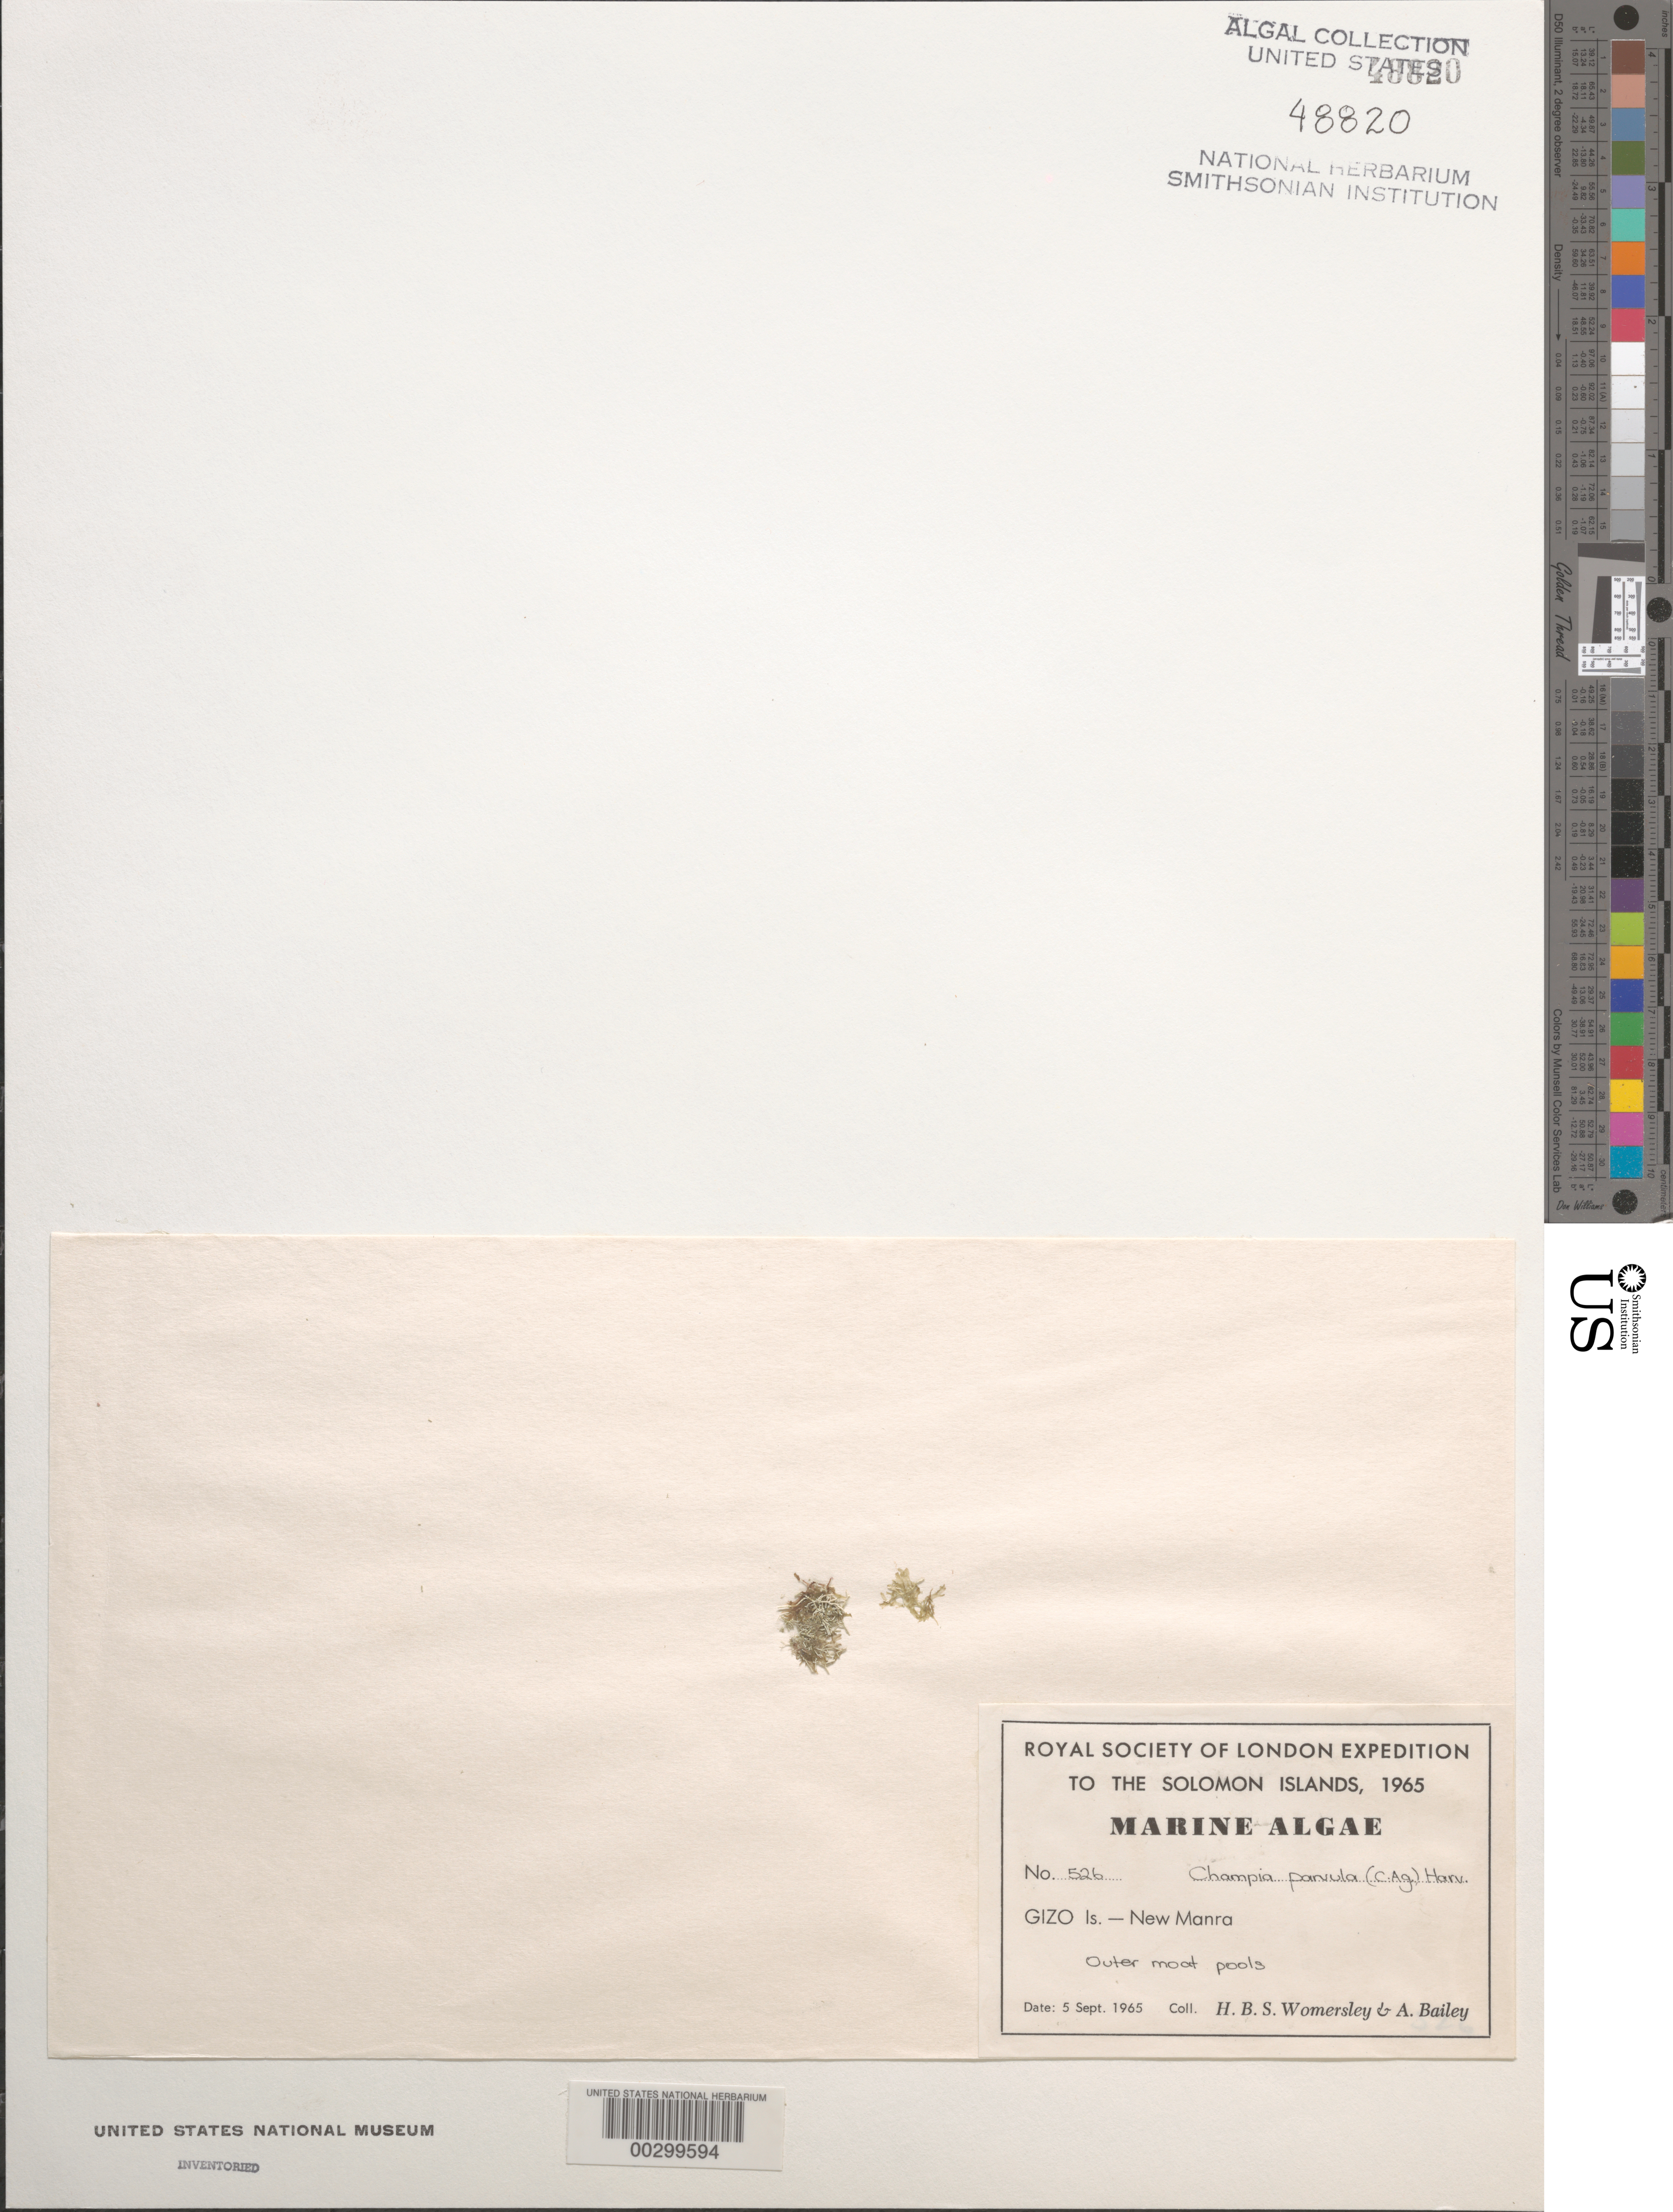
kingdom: Plantae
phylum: Rhodophyta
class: Florideophyceae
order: Rhodymeniales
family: Champiaceae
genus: Champia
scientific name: Champia parvula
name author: (C. Agardh) Harv.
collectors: H. B. S. Womersley & A. Bailey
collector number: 526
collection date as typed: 05 Sep 1965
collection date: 1965-09-05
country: Solomon Islands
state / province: Western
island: Ghizo [Gizo]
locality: New Manra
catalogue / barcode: US 48820